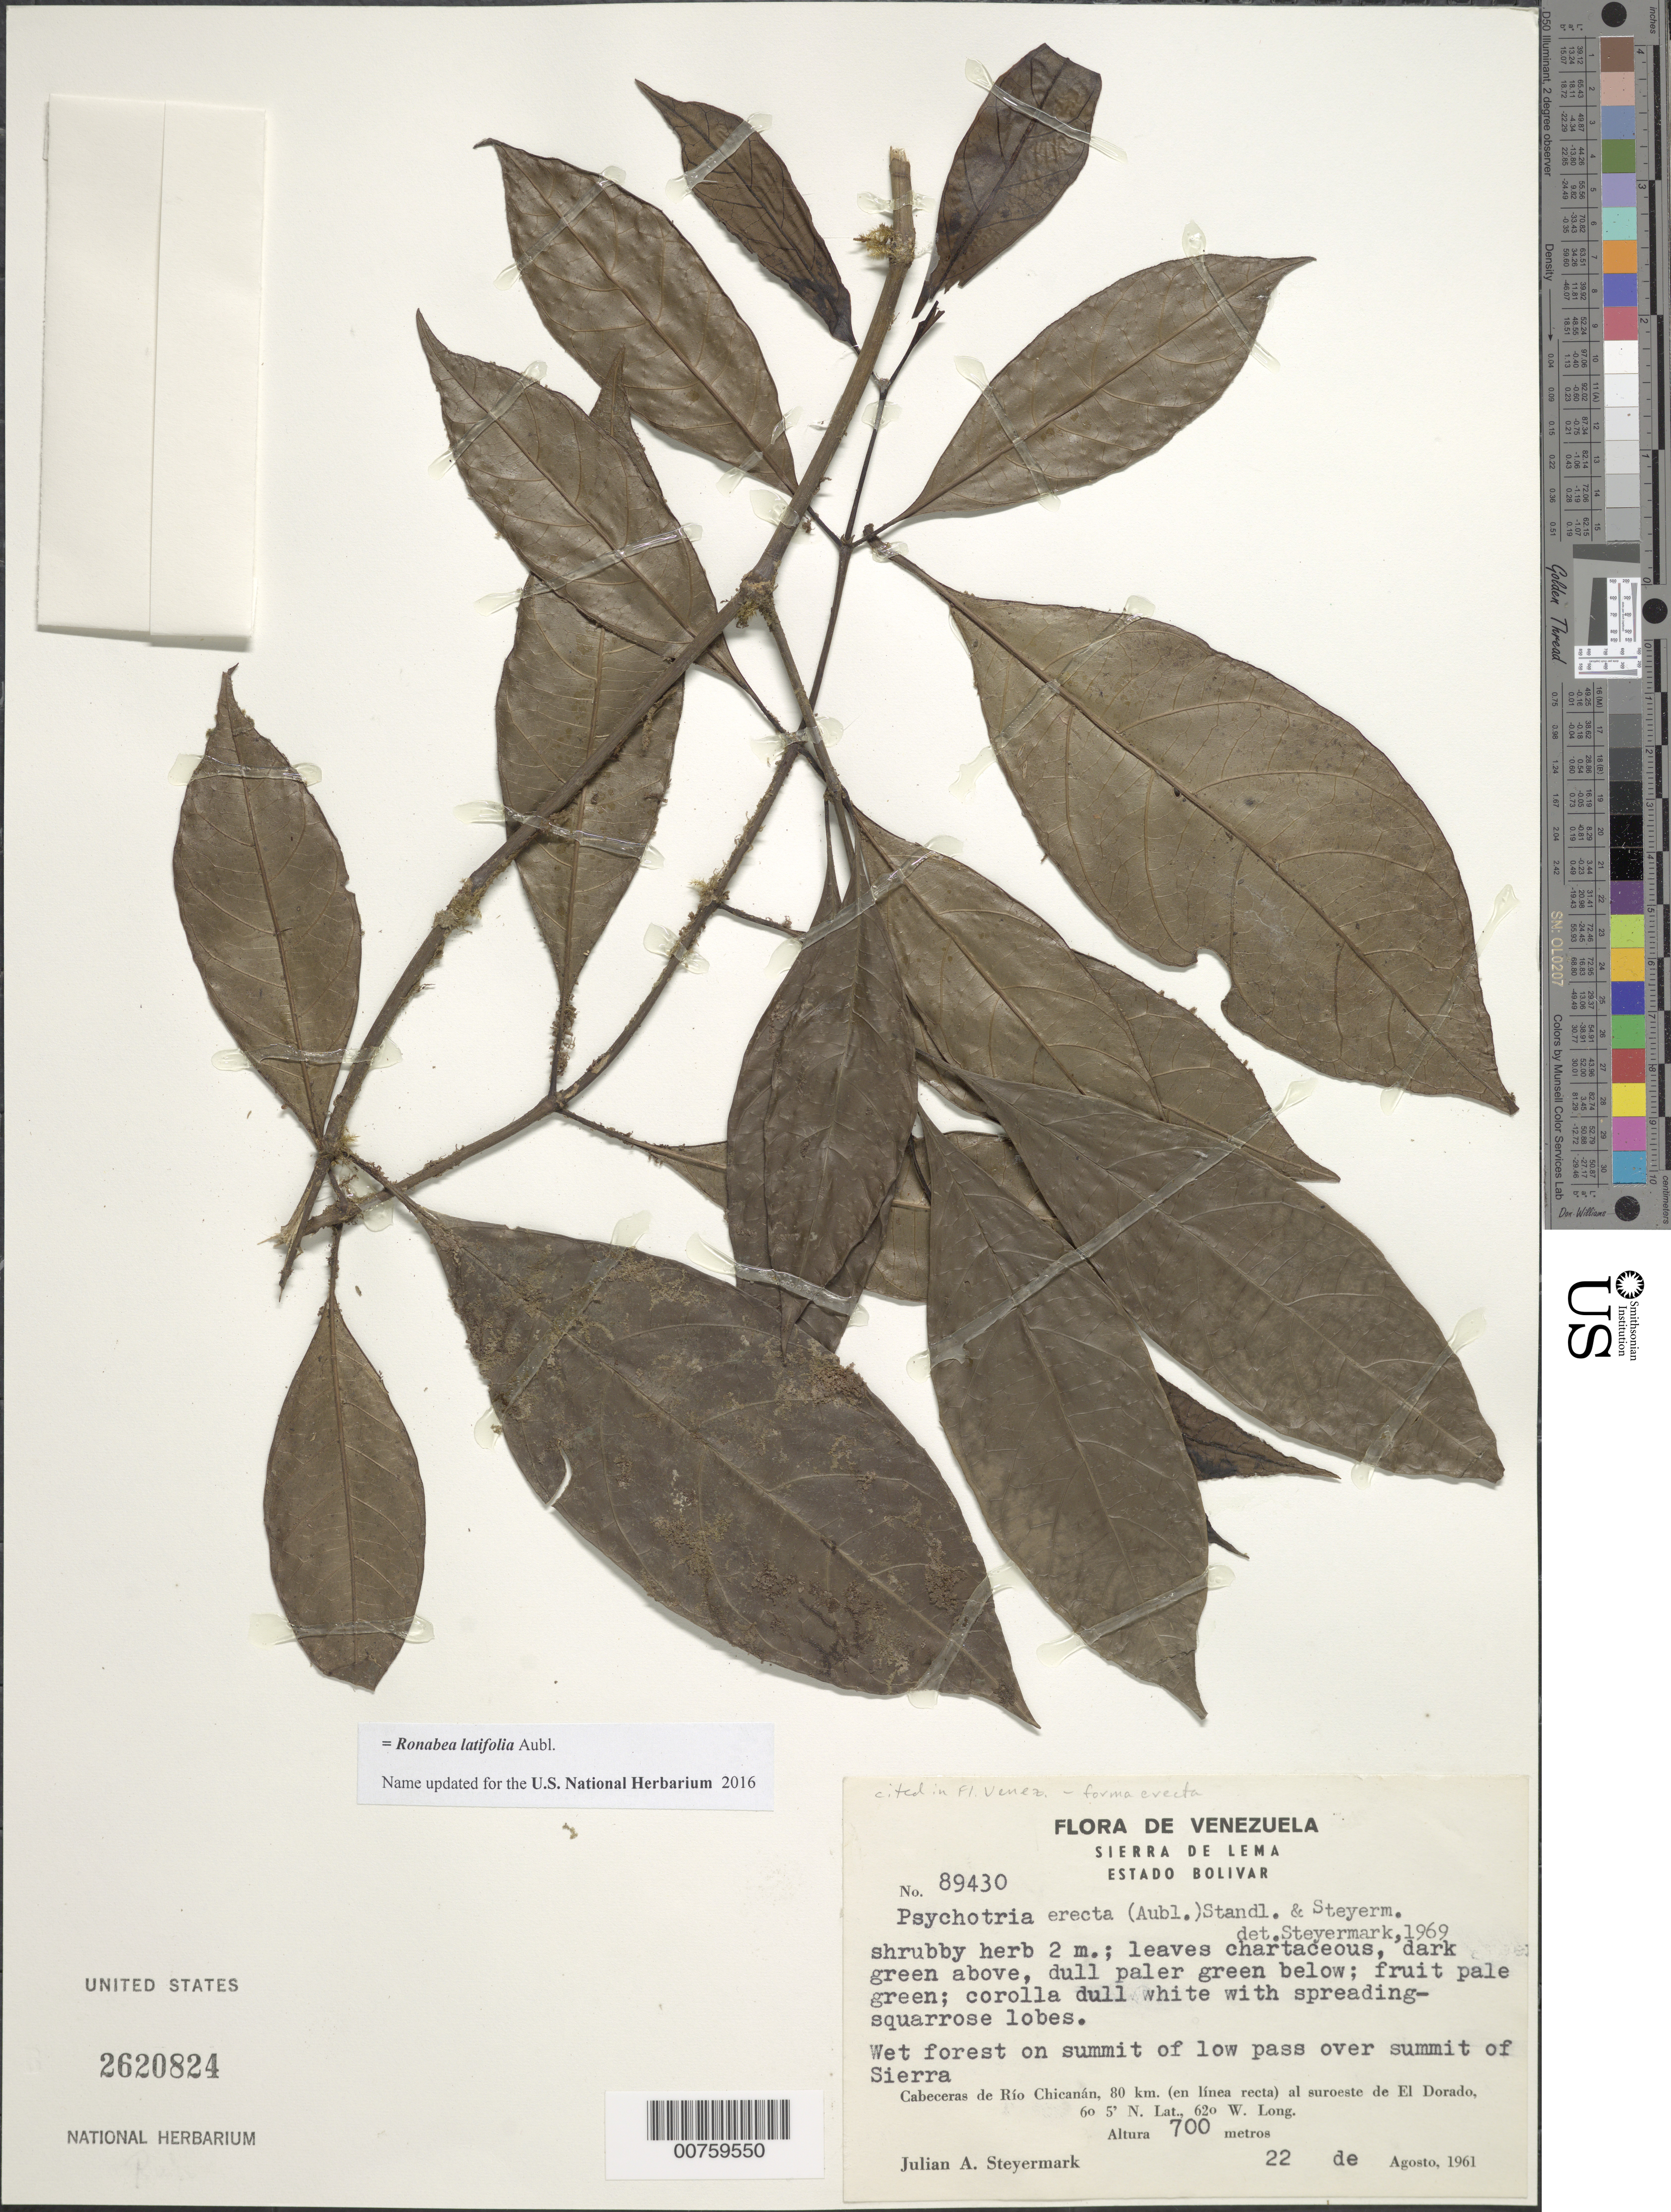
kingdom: Plantae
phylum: Tracheophyta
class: Magnoliopsida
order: Gentianales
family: Rubiaceae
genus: Psychotria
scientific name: Psychotria erecta f. erecta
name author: (Aubl.) Standl. & Steyerm.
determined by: Steyermark, Julian A., (VEN)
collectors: J. Steyermark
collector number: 89430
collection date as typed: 22-Aug-61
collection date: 1961-08-22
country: Venezuela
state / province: Bolívar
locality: Sierra de Lema; Cabeceras de Río Chicanán, 80 km (in a straight line) to southwest of El Dorado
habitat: Wet forest on summit of low pass over summit of Sierra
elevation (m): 700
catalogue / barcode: US 2620824